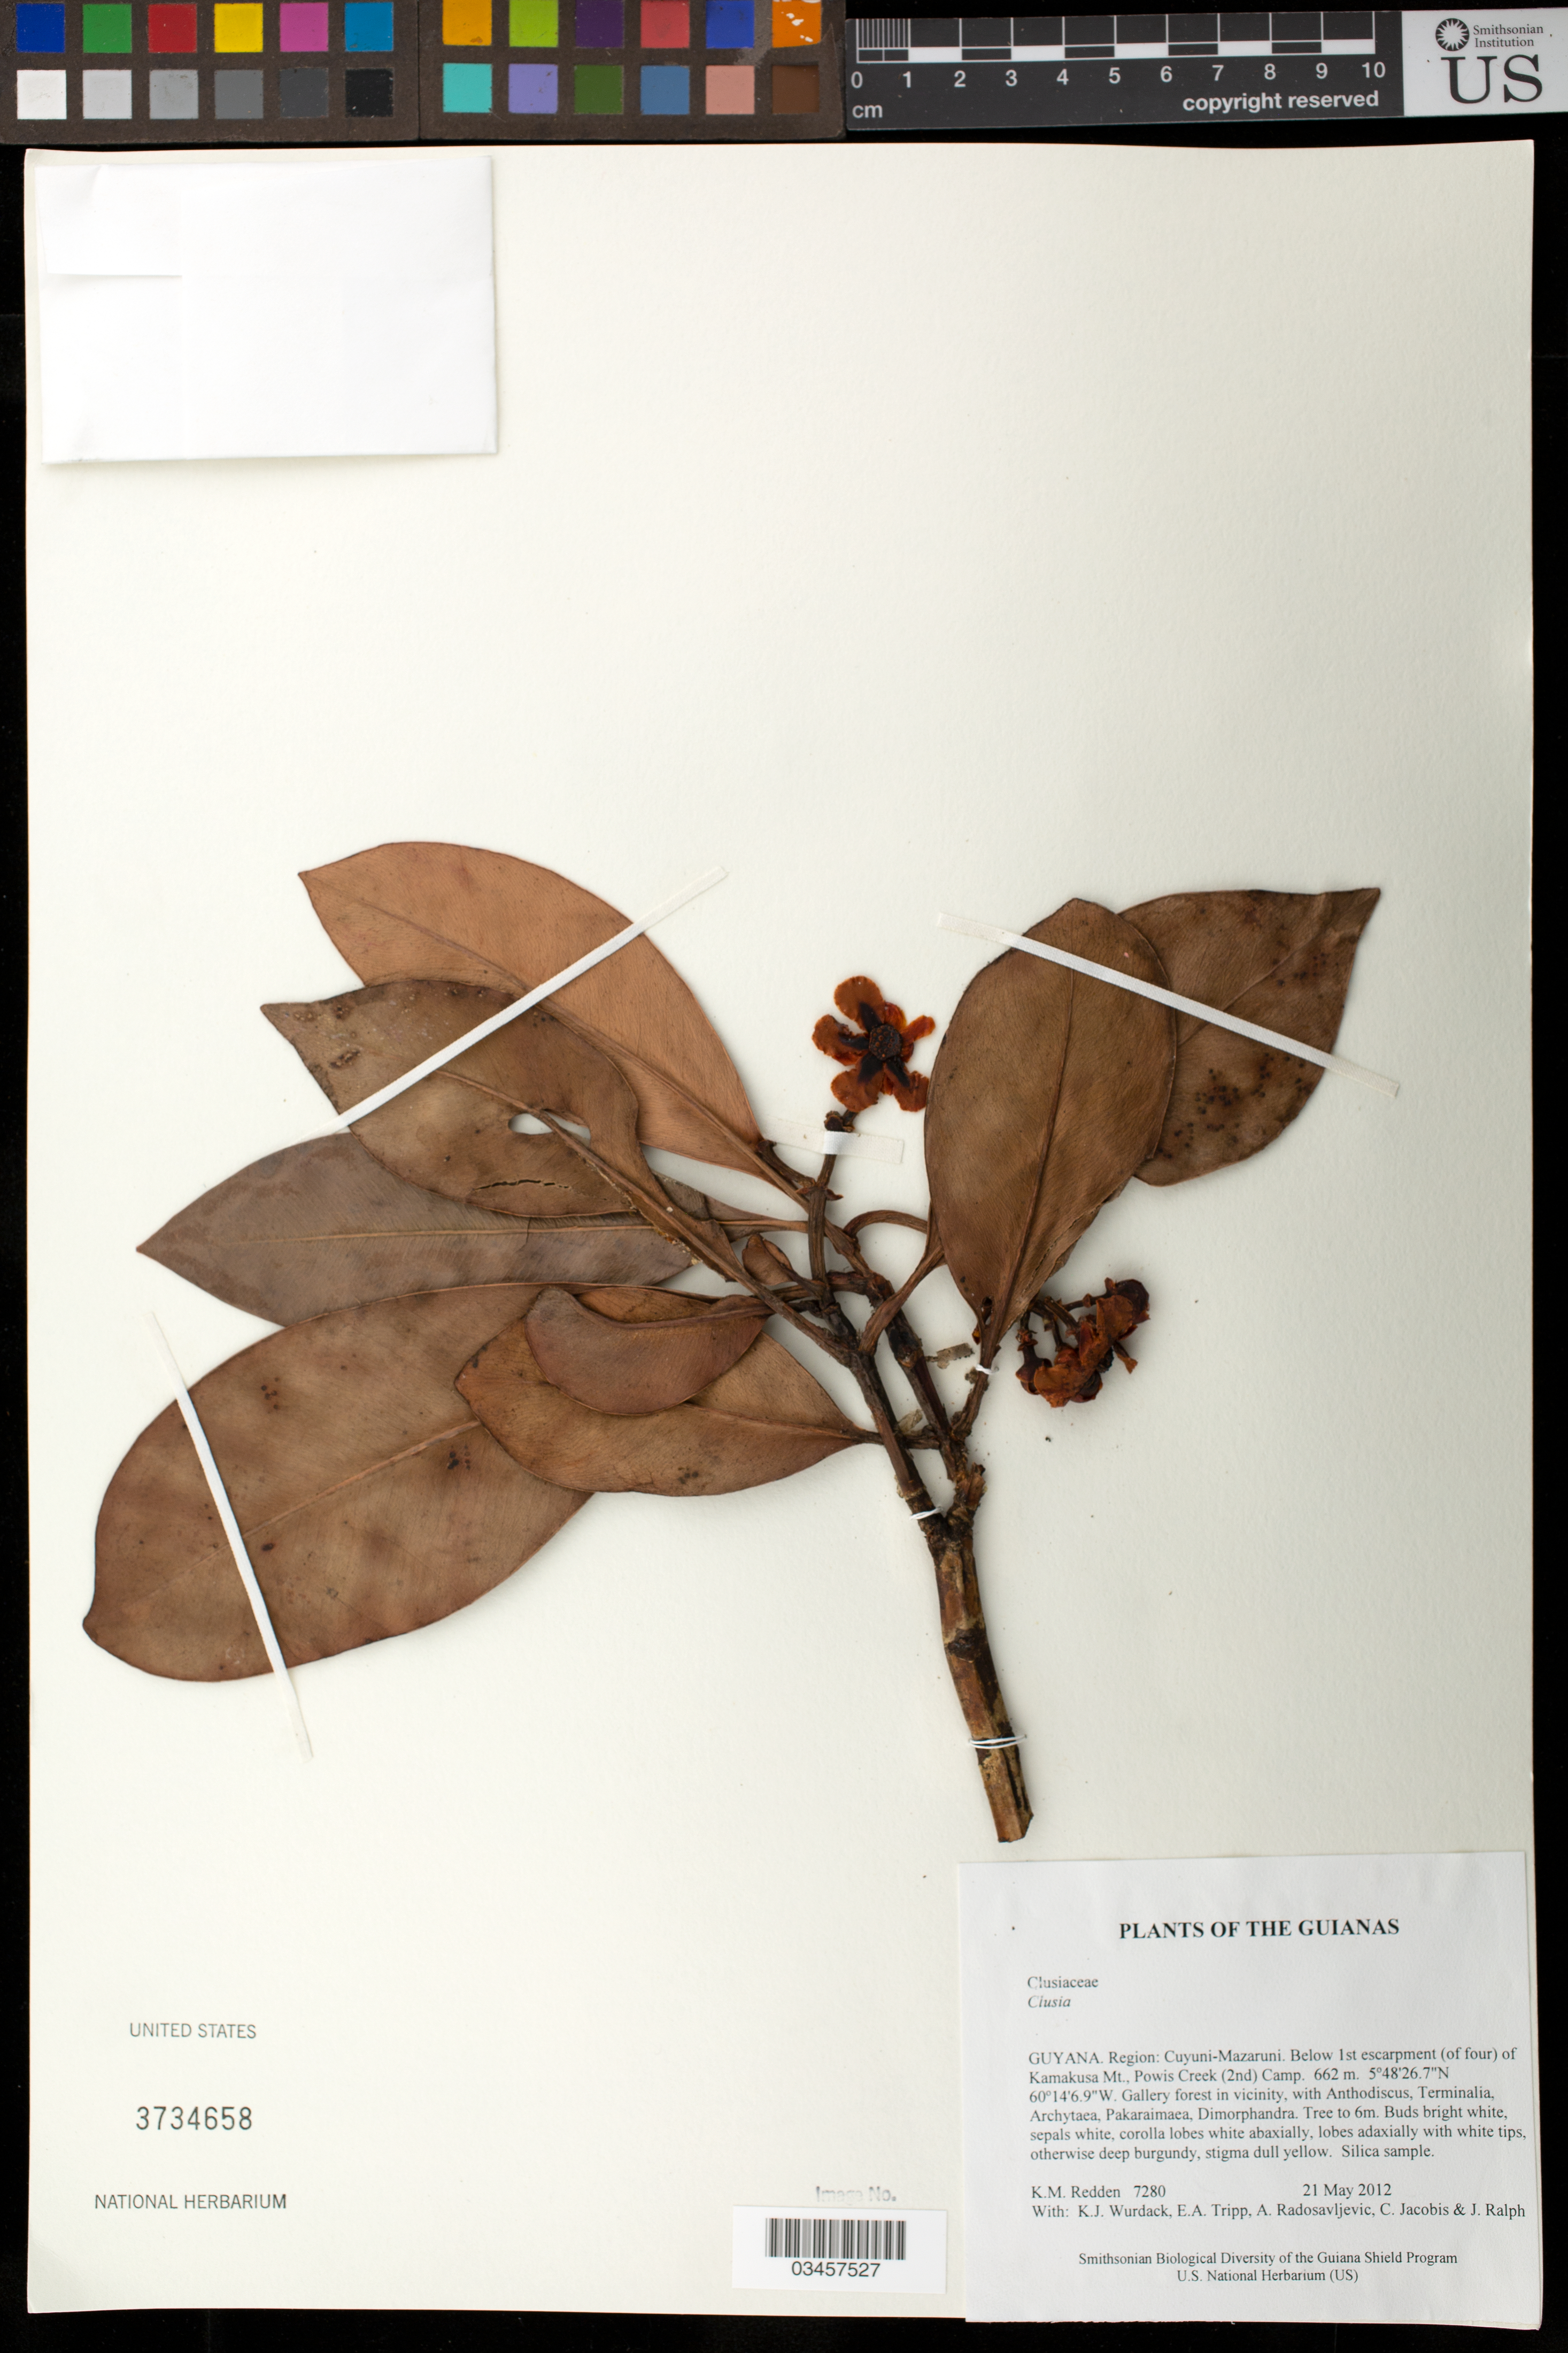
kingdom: Plantae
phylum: Tracheophyta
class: Magnoliopsida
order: Malpighiales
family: Clusiaceae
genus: Clusia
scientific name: Clusia sp.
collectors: K. M. Redden, K. Wurdack, E. Tripp, A. Radosavljevic, C. Jacobis & J. Ralph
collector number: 7280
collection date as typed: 21 May 2012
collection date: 2012-05-21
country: Guyana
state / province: Cuyuni-Mazaruni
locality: Below 1st escarpment (of four) of Kamakusa Mt., Powis Creek (2nd) Camp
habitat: Gallery forest in vicinity, with Anthodiscus, Terminalia, Archytaea, Pakaraimaea, Dimorphandra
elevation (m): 662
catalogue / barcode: US 3734658